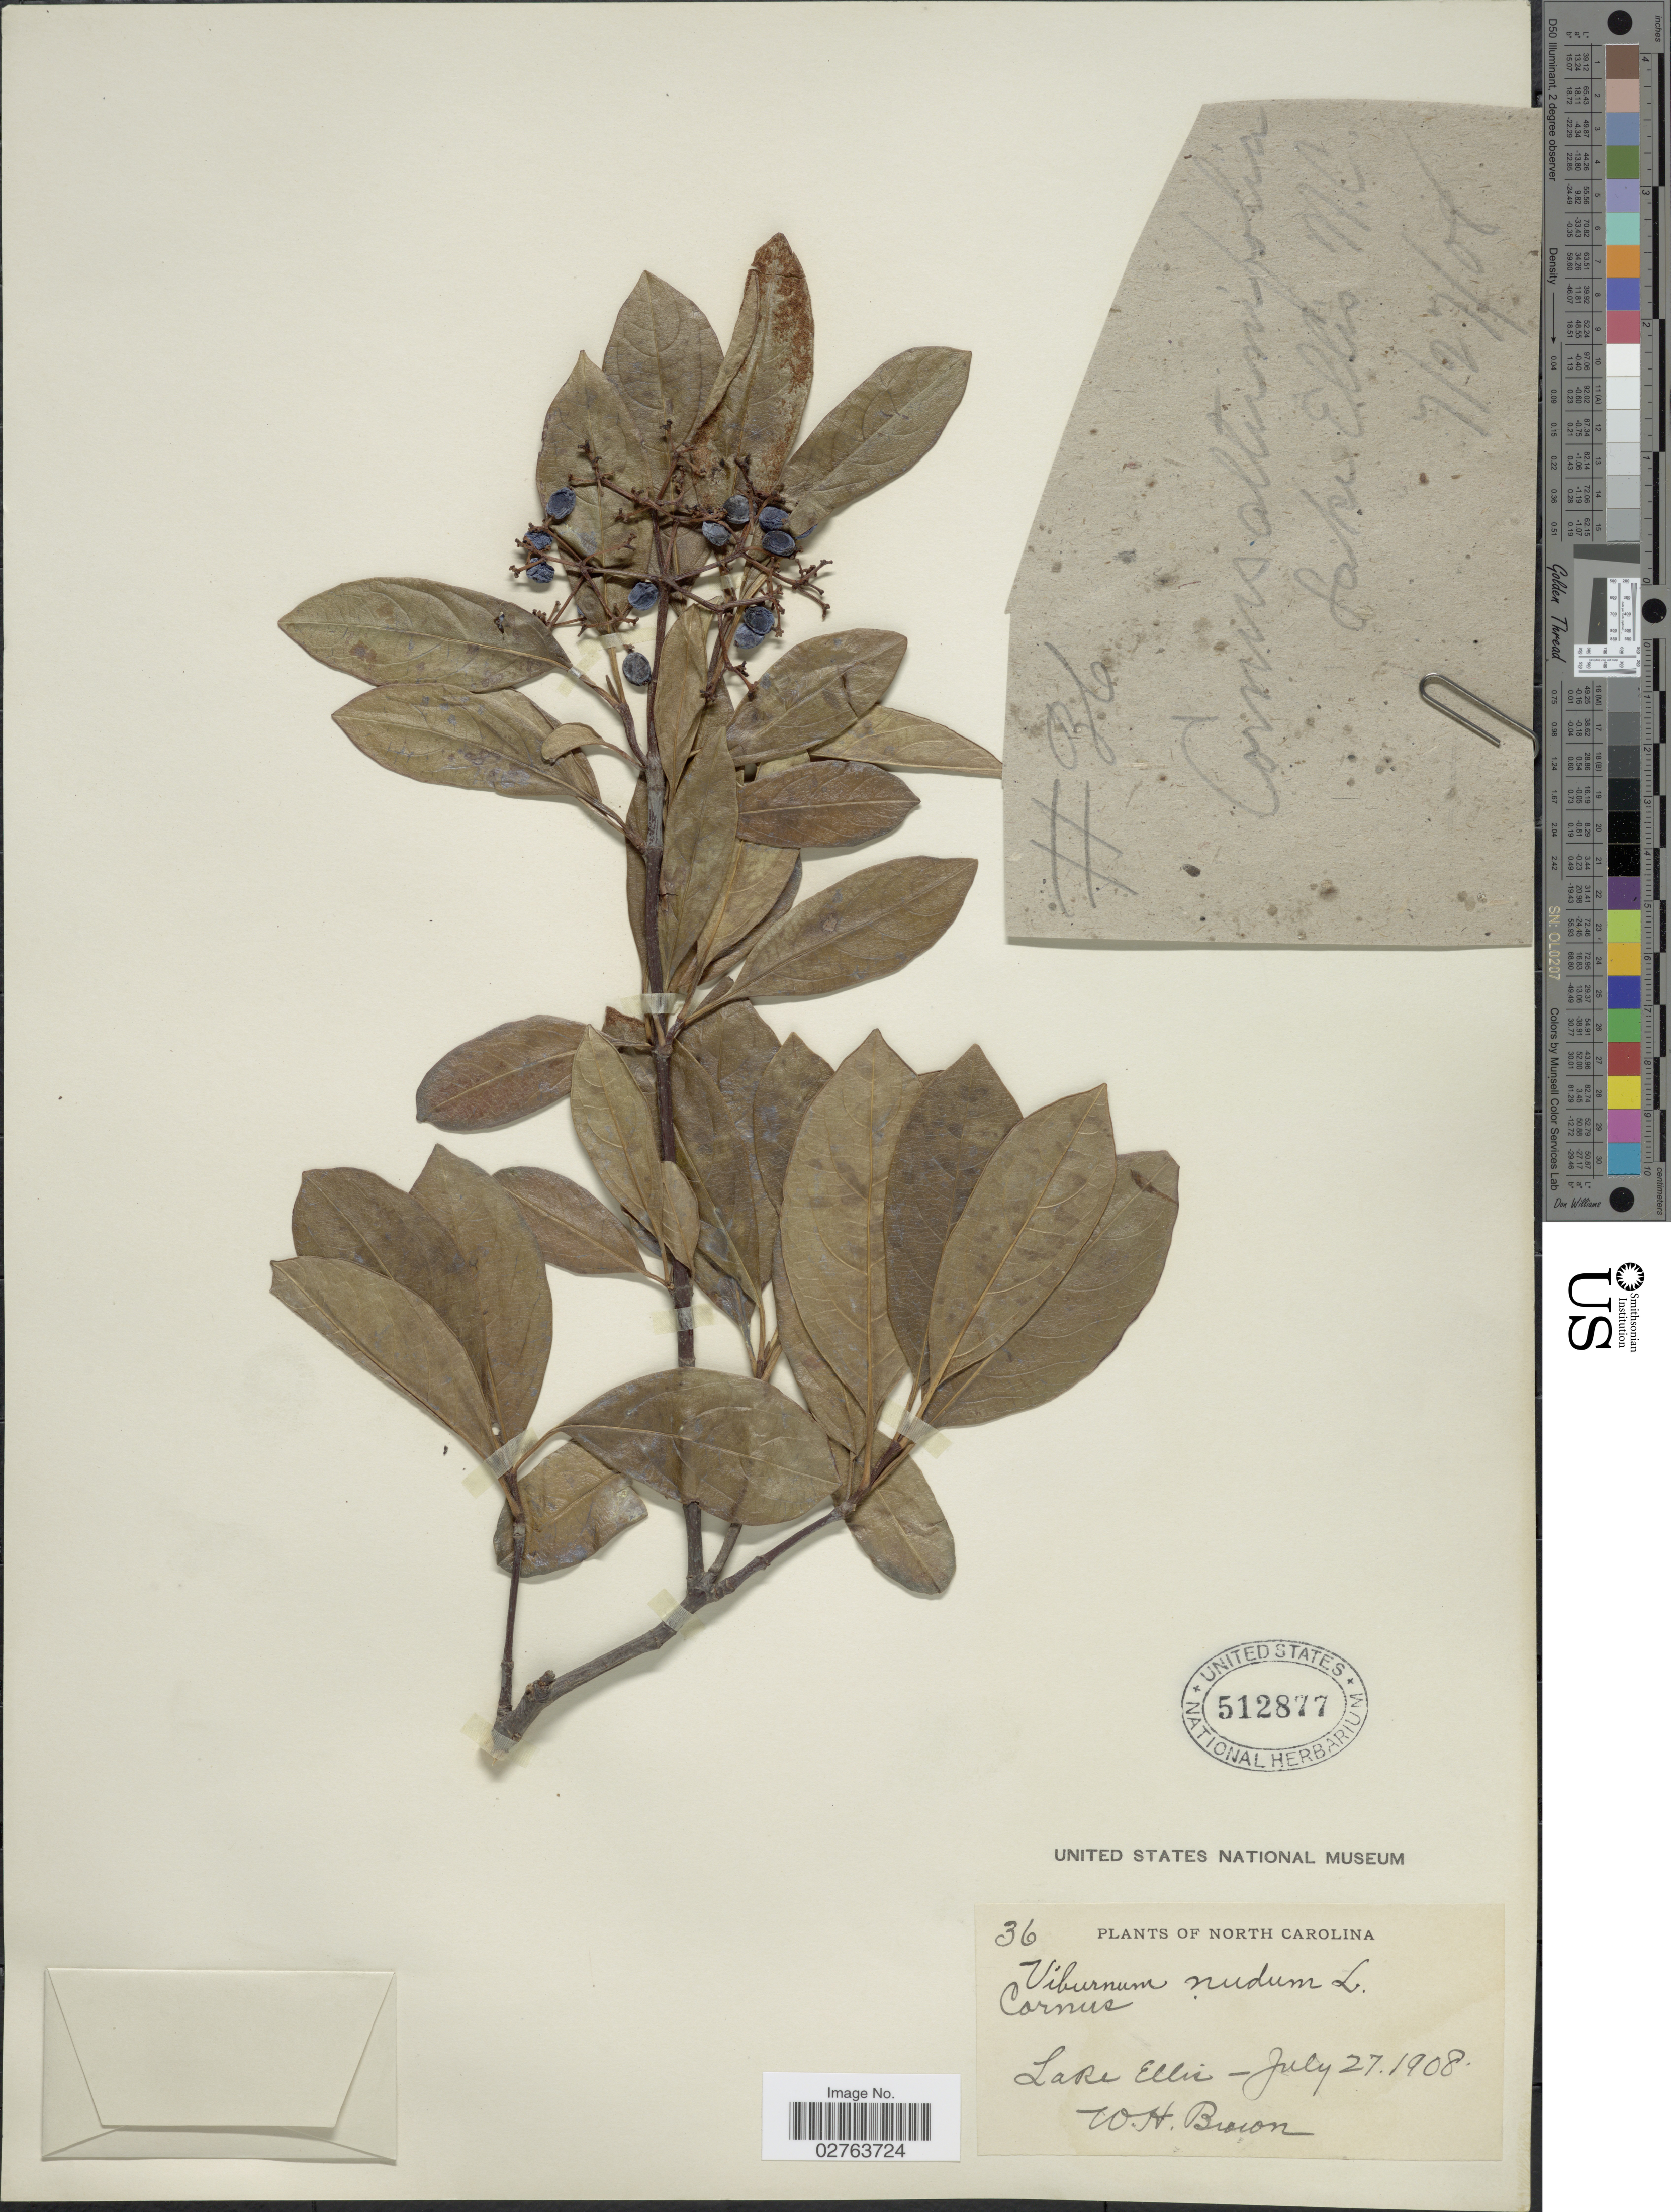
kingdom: Plantae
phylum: Tracheophyta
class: Magnoliopsida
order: Dipsacales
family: Viburnaceae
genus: Viburnum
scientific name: Viburnum nudum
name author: L.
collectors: W. H. Brown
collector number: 36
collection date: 1908-07-27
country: United States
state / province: North Carolina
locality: Lake Ellis.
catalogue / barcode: US 512877